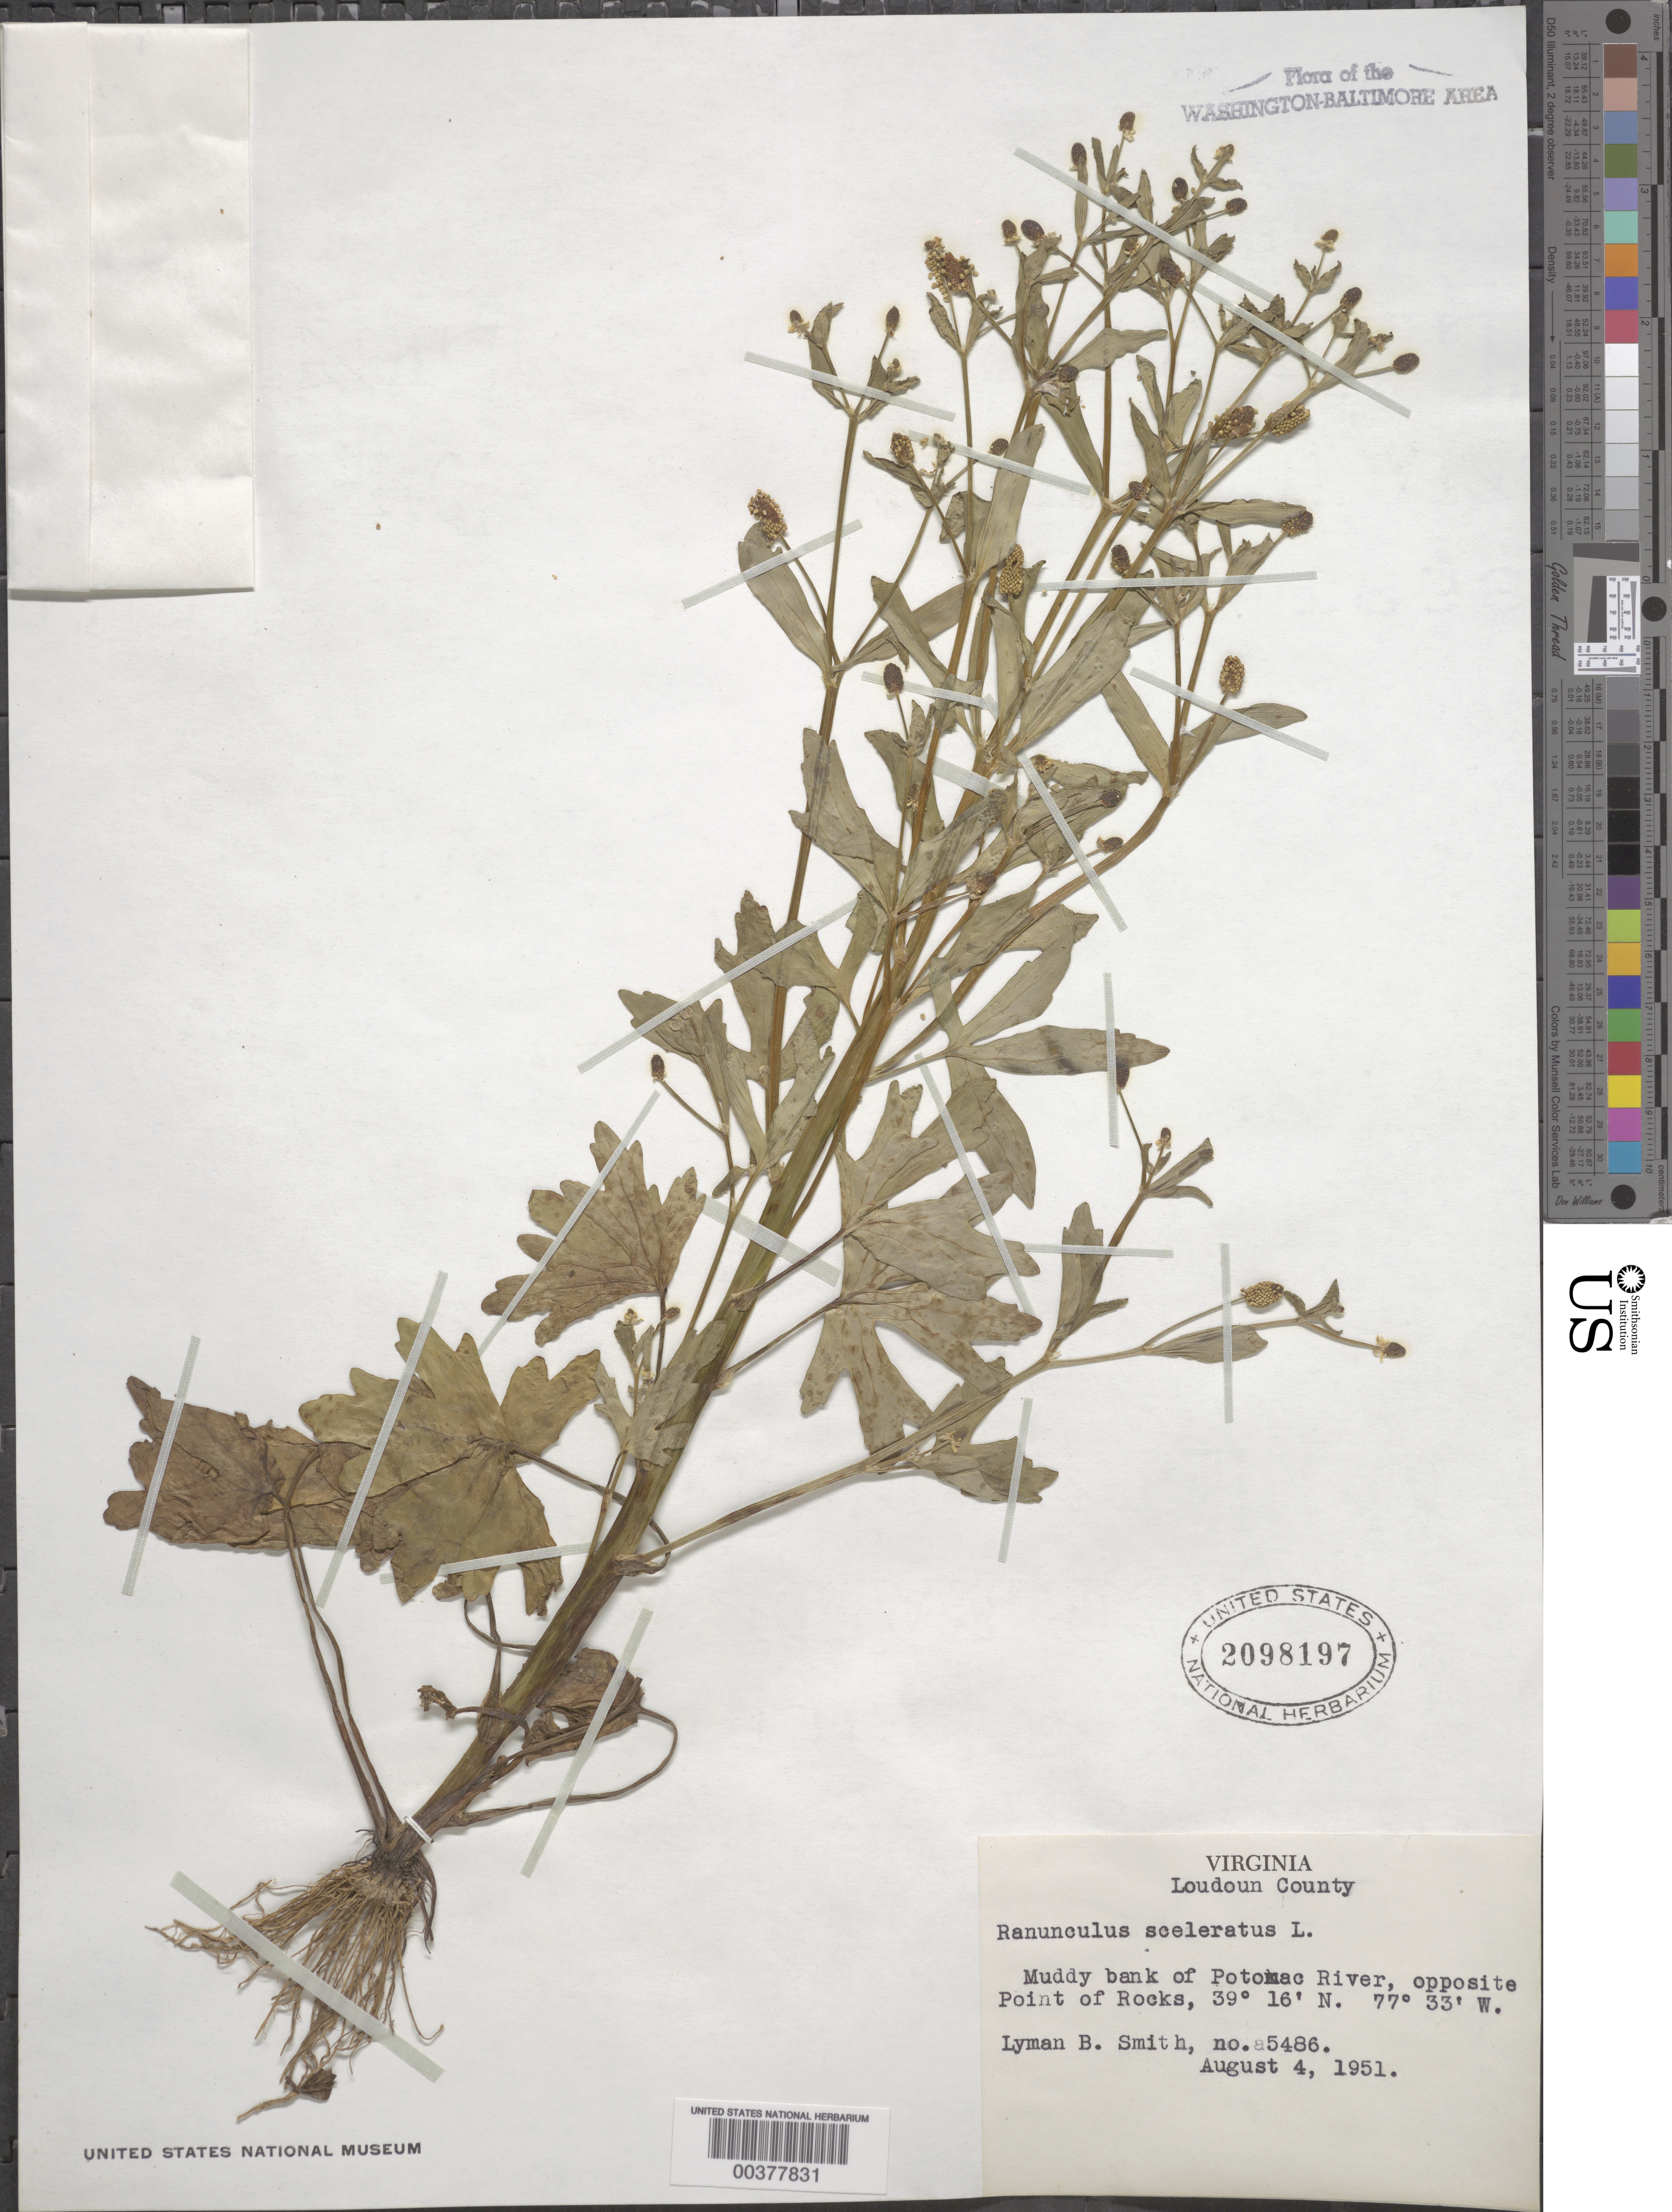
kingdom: Plantae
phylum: Tracheophyta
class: Magnoliopsida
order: Ranunculales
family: Ranunculaceae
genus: Ranunculus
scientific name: Ranunculus sceleratus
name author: L.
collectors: L. Smith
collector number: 5486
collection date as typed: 04 Aug 1951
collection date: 1951-08-04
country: United States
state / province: Virginia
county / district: Loudoun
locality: Potomac River, opposite Point of Rocks C. and O. Canal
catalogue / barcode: US 2098197